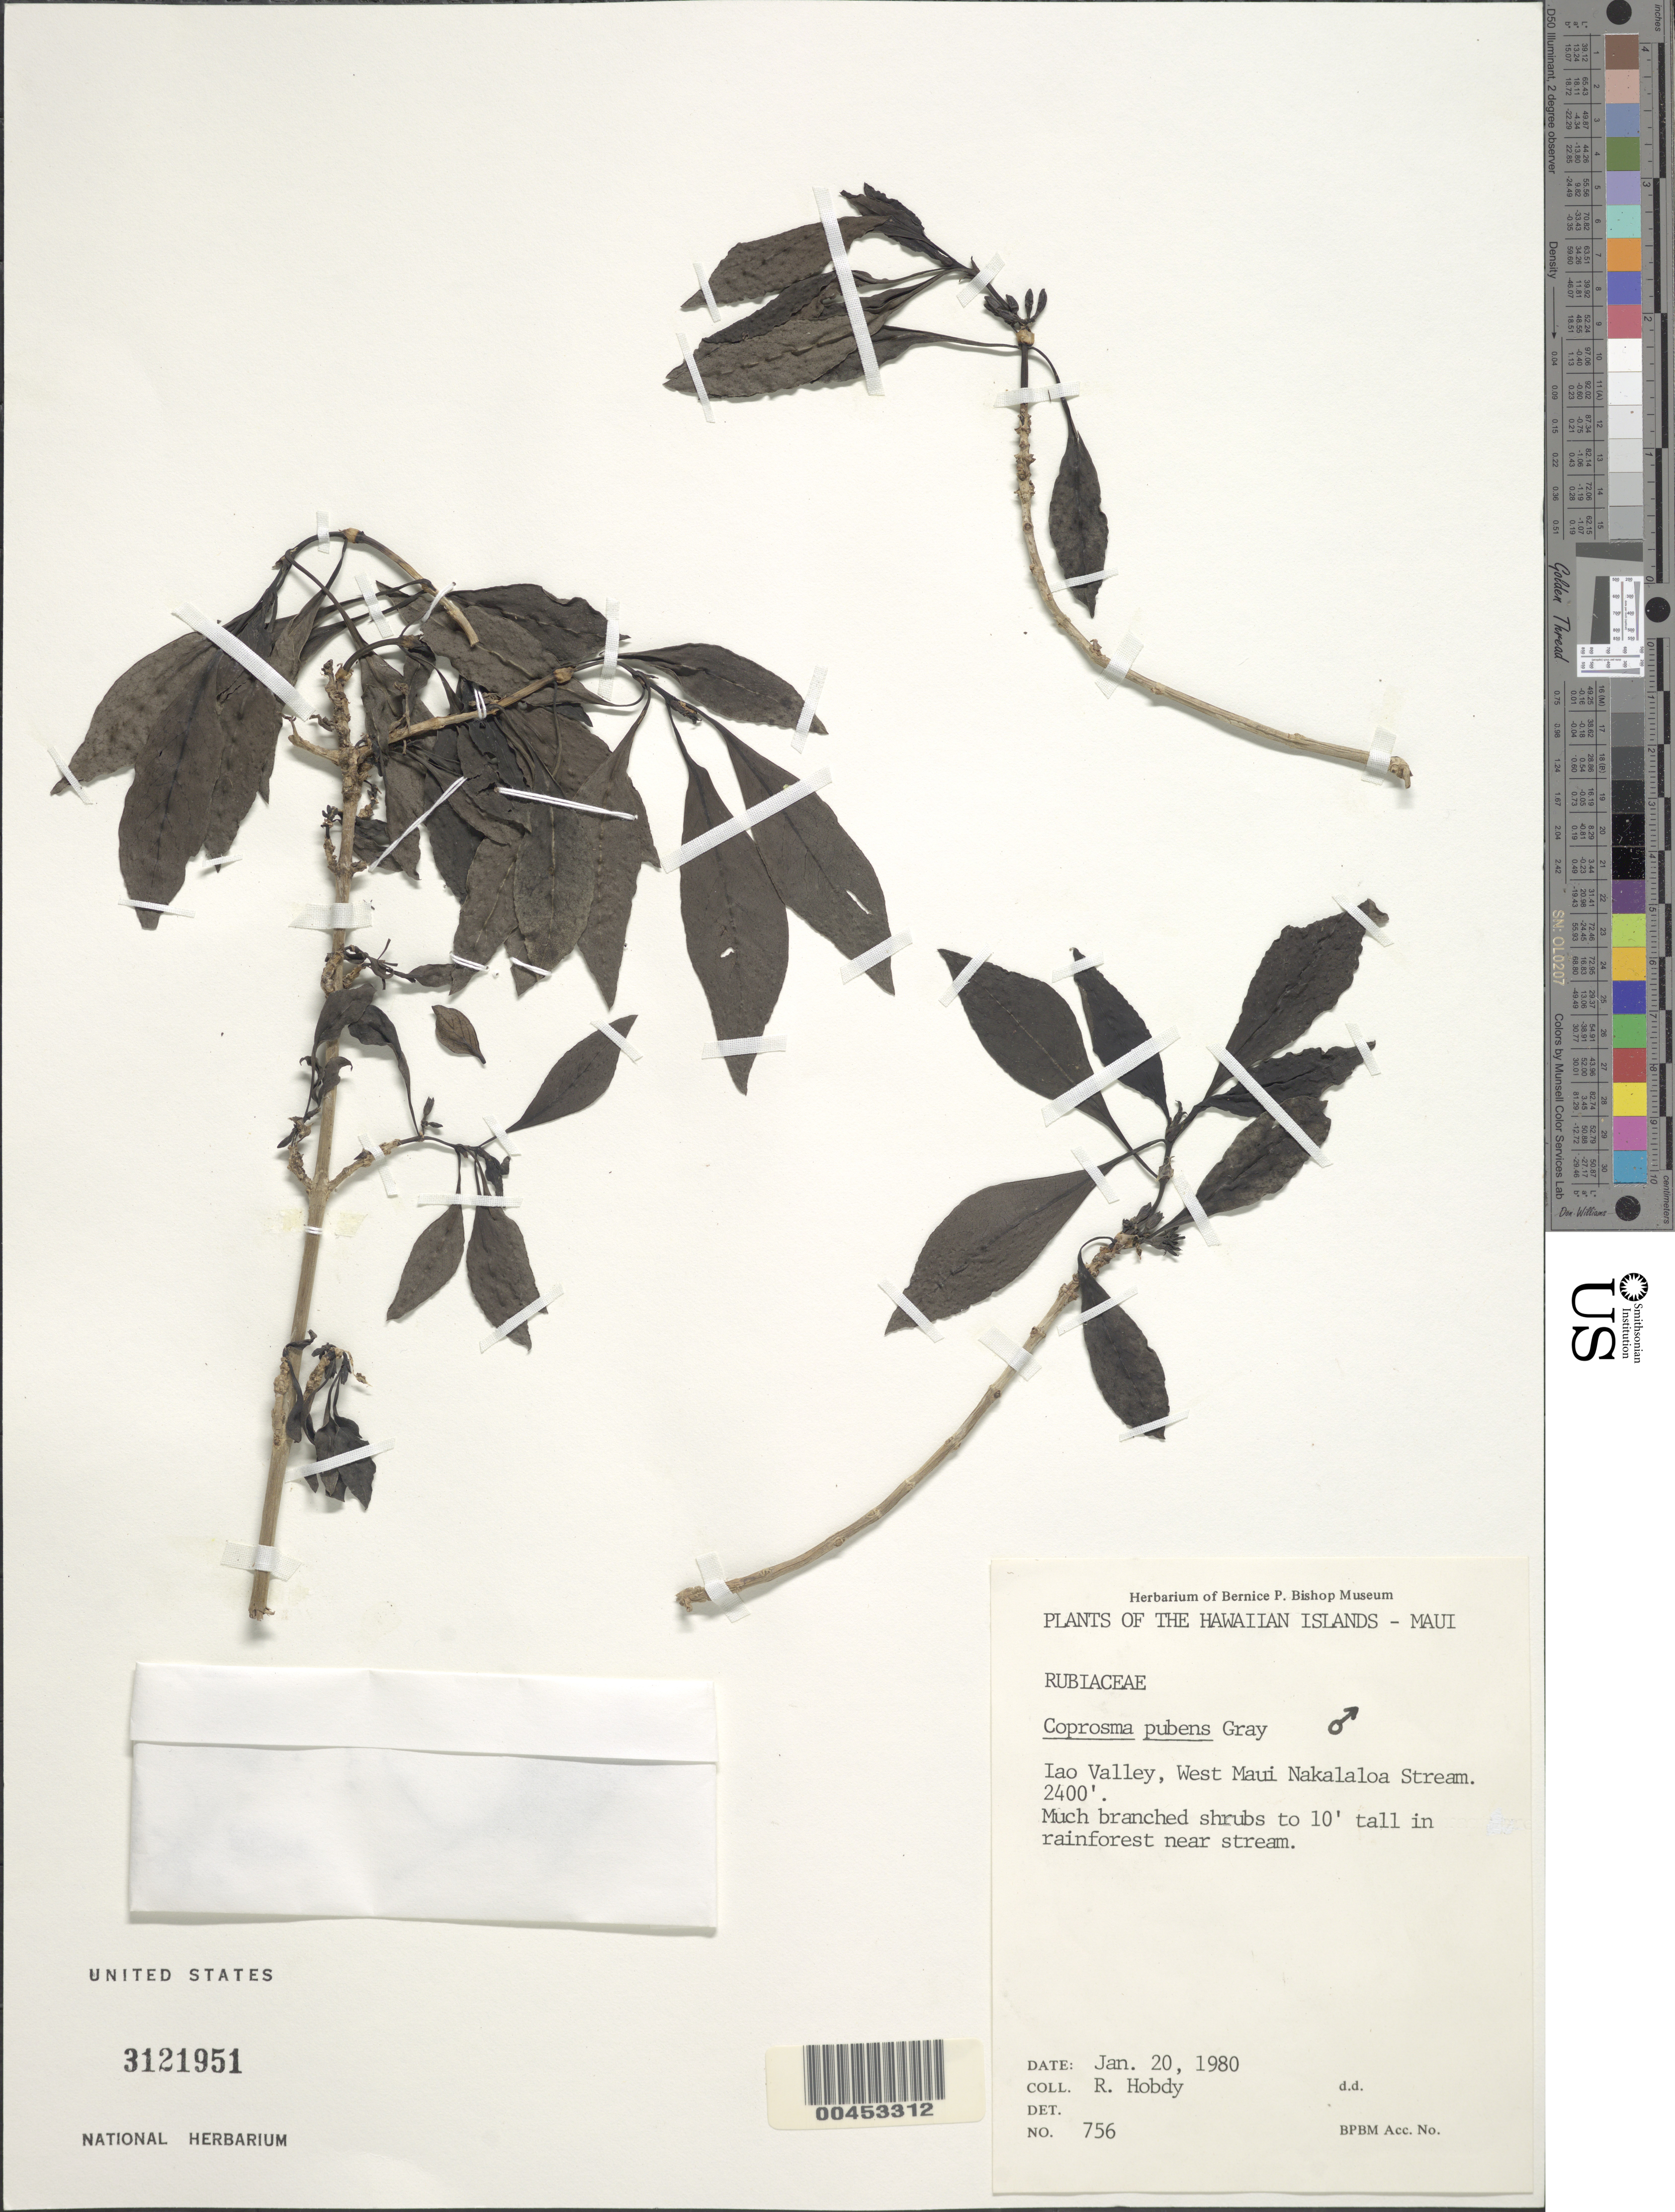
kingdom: Plantae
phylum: Tracheophyta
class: Magnoliopsida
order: Gentianales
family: Rubiaceae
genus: Coprosma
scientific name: Coprosma pubens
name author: A. Gray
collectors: R. Hobdy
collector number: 756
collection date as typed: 20 Jan 1980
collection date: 1980-01-20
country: United States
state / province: Hawaii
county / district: Maui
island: Maui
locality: Iao Valley, W Maui, Nakalaloa Stream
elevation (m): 732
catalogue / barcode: US 3121951